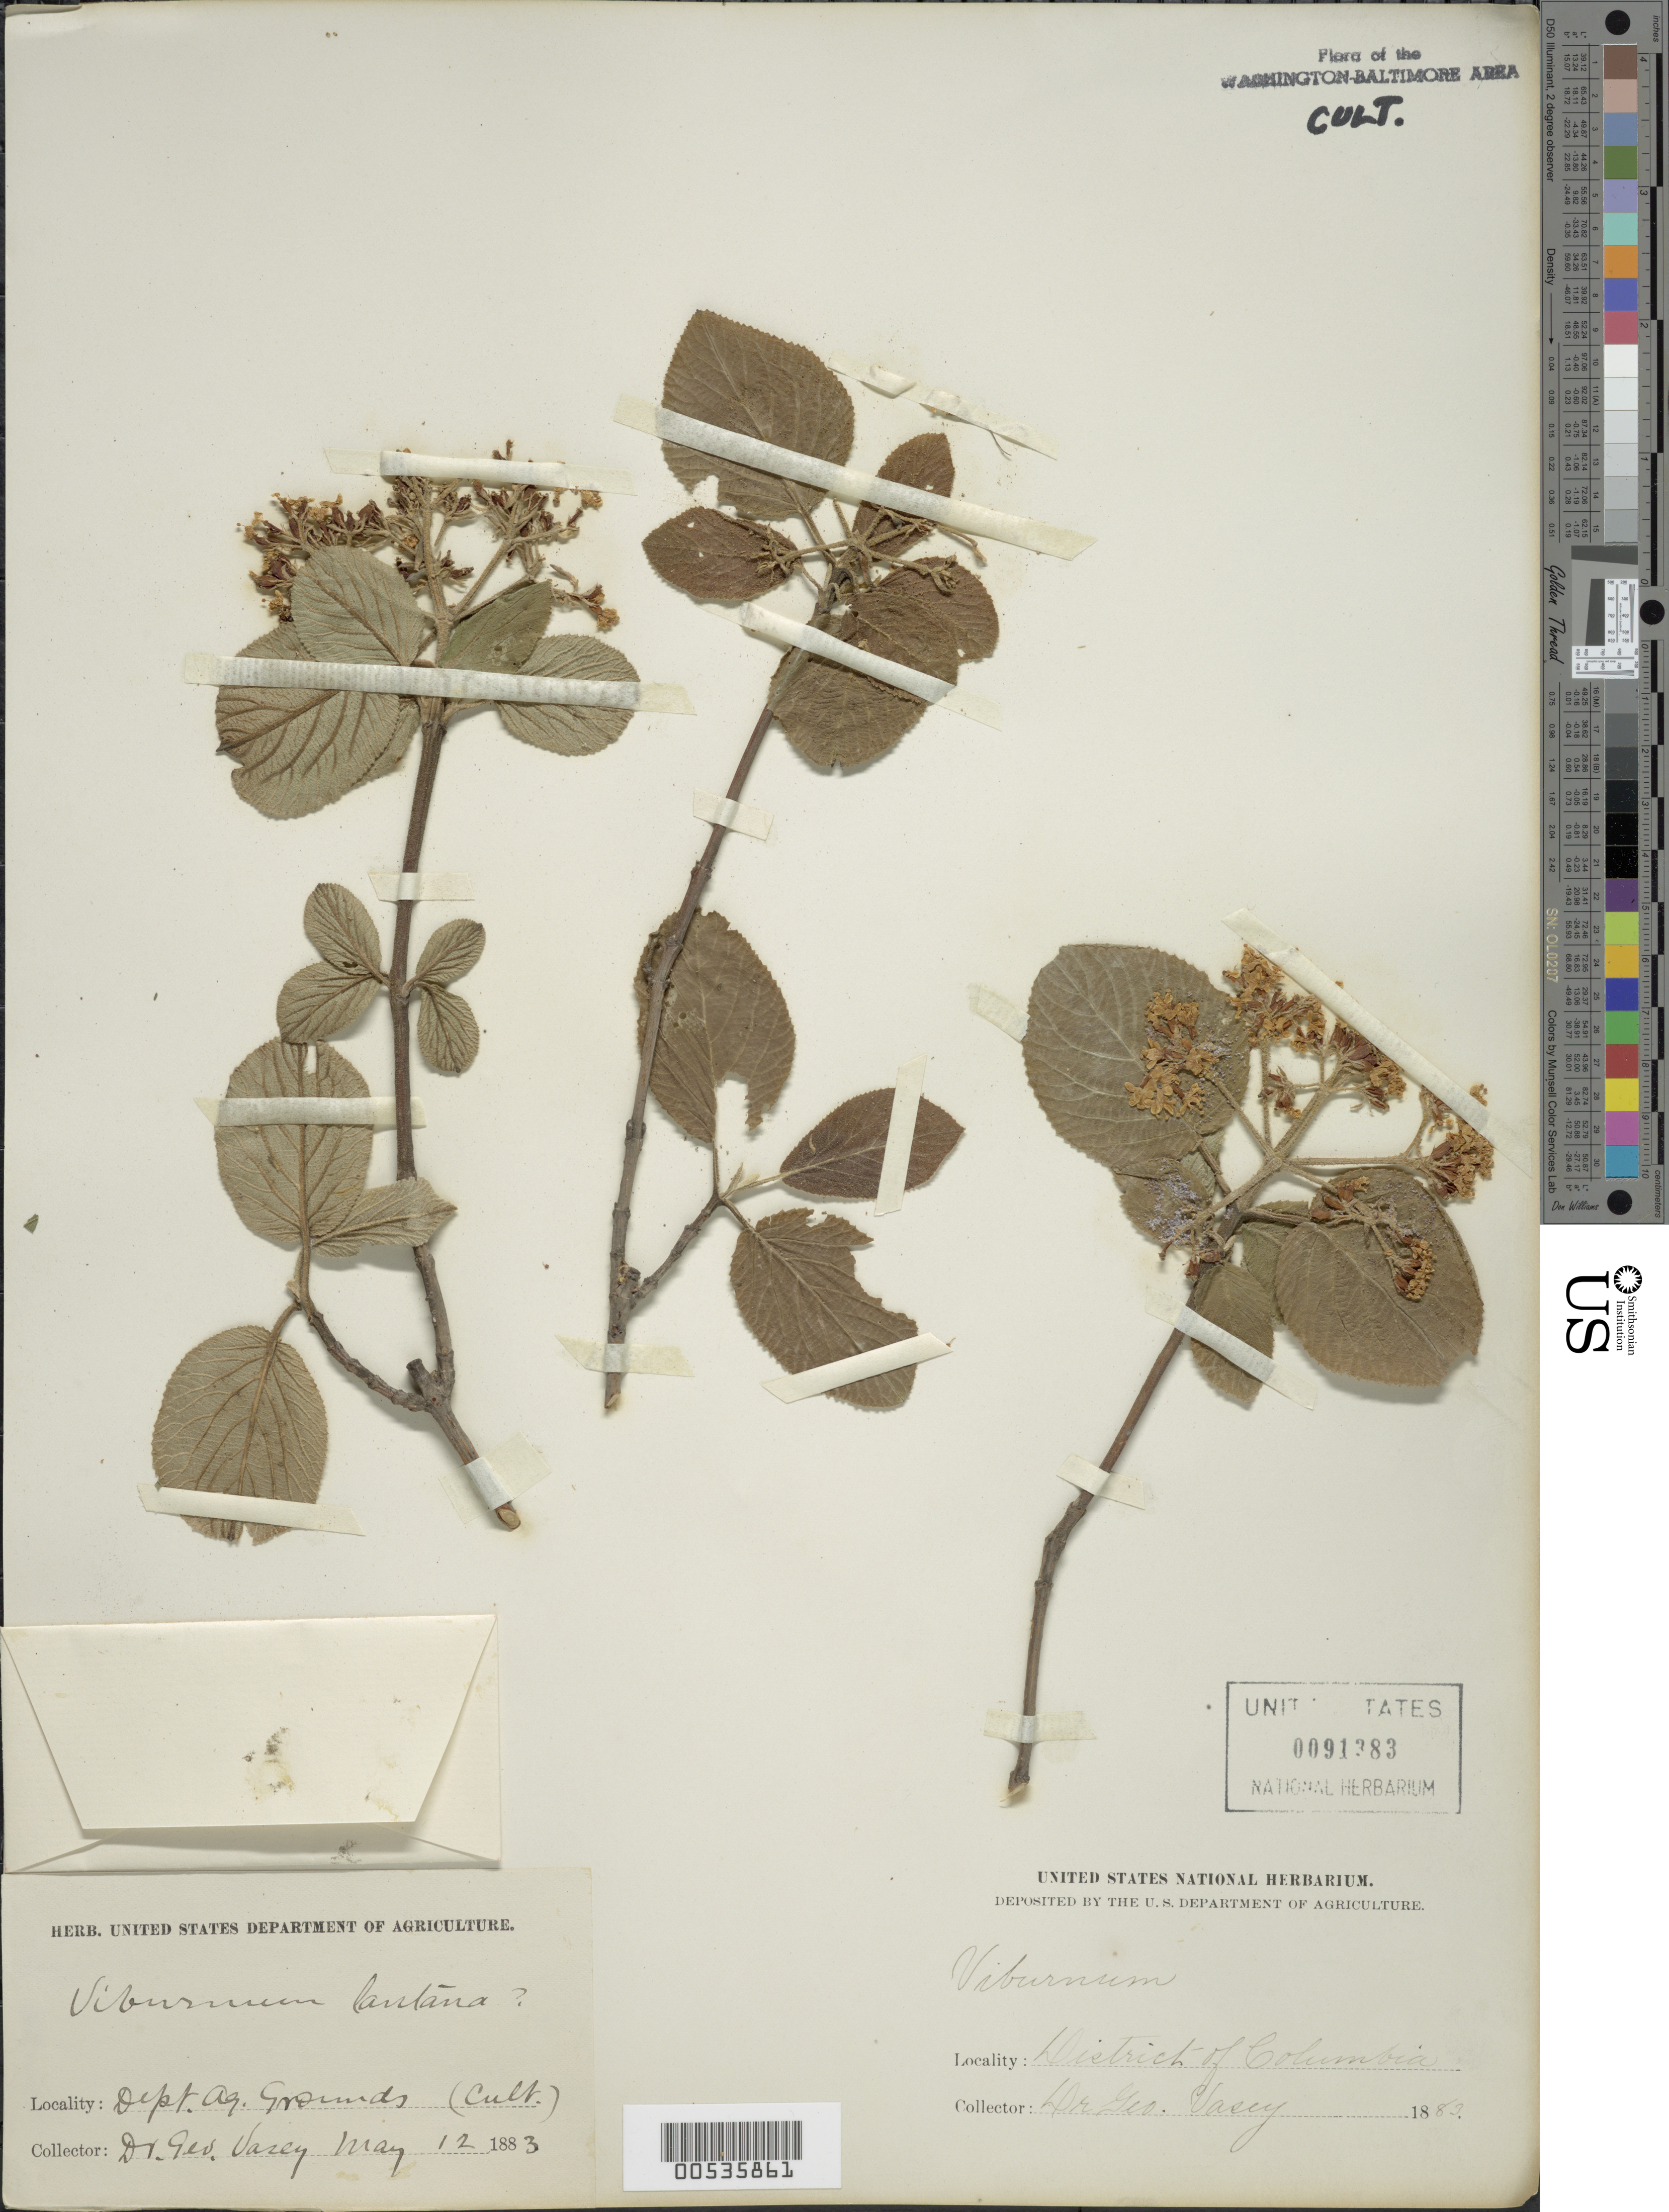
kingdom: Plantae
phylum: Tracheophyta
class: Magnoliopsida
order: Dipsacales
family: Viburnaceae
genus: Viburnum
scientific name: Viburnum lantana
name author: L.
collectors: G. Vasey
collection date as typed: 12 May 1883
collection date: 1883-05-12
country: United States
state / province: District of Columbia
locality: Department of Agriculture, Washington, D.C.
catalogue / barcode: US 91383